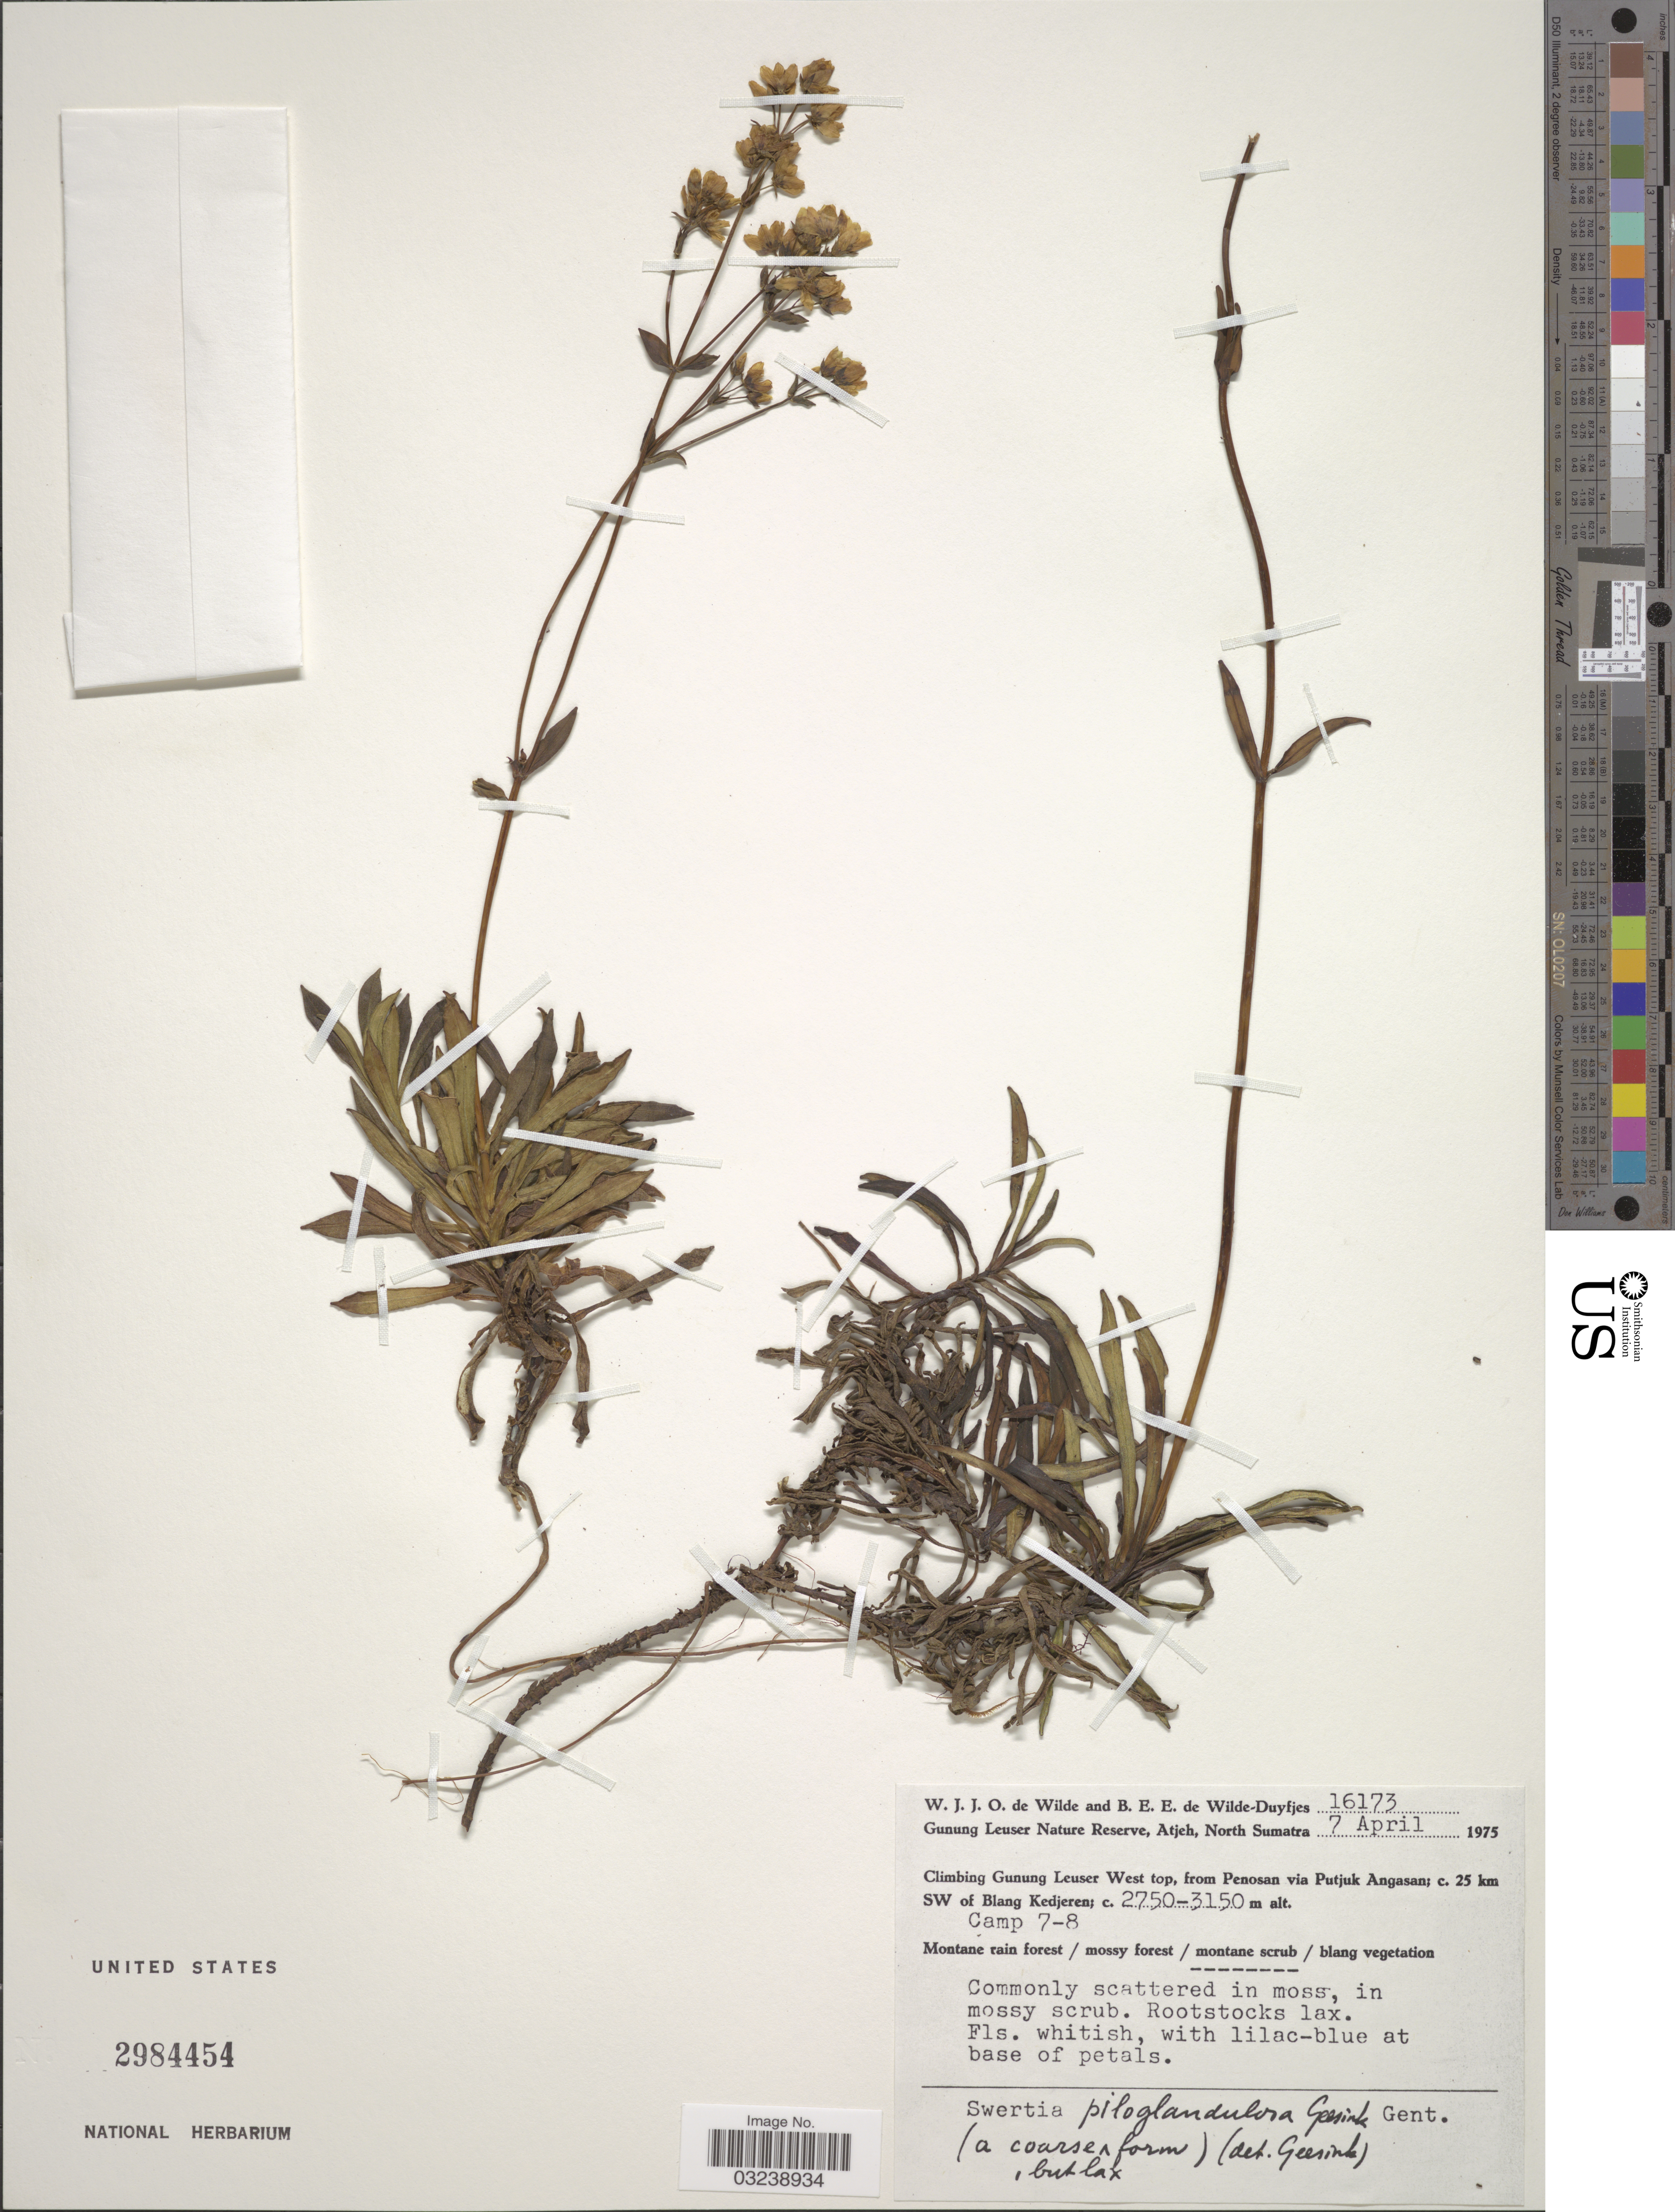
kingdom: Plantae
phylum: Tracheophyta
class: Magnoliopsida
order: Gentianales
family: Gentianaceae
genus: Swertia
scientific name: Swertia piloglandulosa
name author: R. Geesink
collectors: W. J. de Wilde & B. E. de Wilde-Duyfjes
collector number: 16173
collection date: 1975-04-07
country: Indonesia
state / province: Sumatra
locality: Gunung Leuser Nature Reserve, Atjeh, North Sumatra. Climbing Gunung Leuser West top, from Penosan via Putjuk Angasan; c. 25 km SW of Blang Kedjeren. Camp 7-8.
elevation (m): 2750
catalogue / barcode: US 2984454